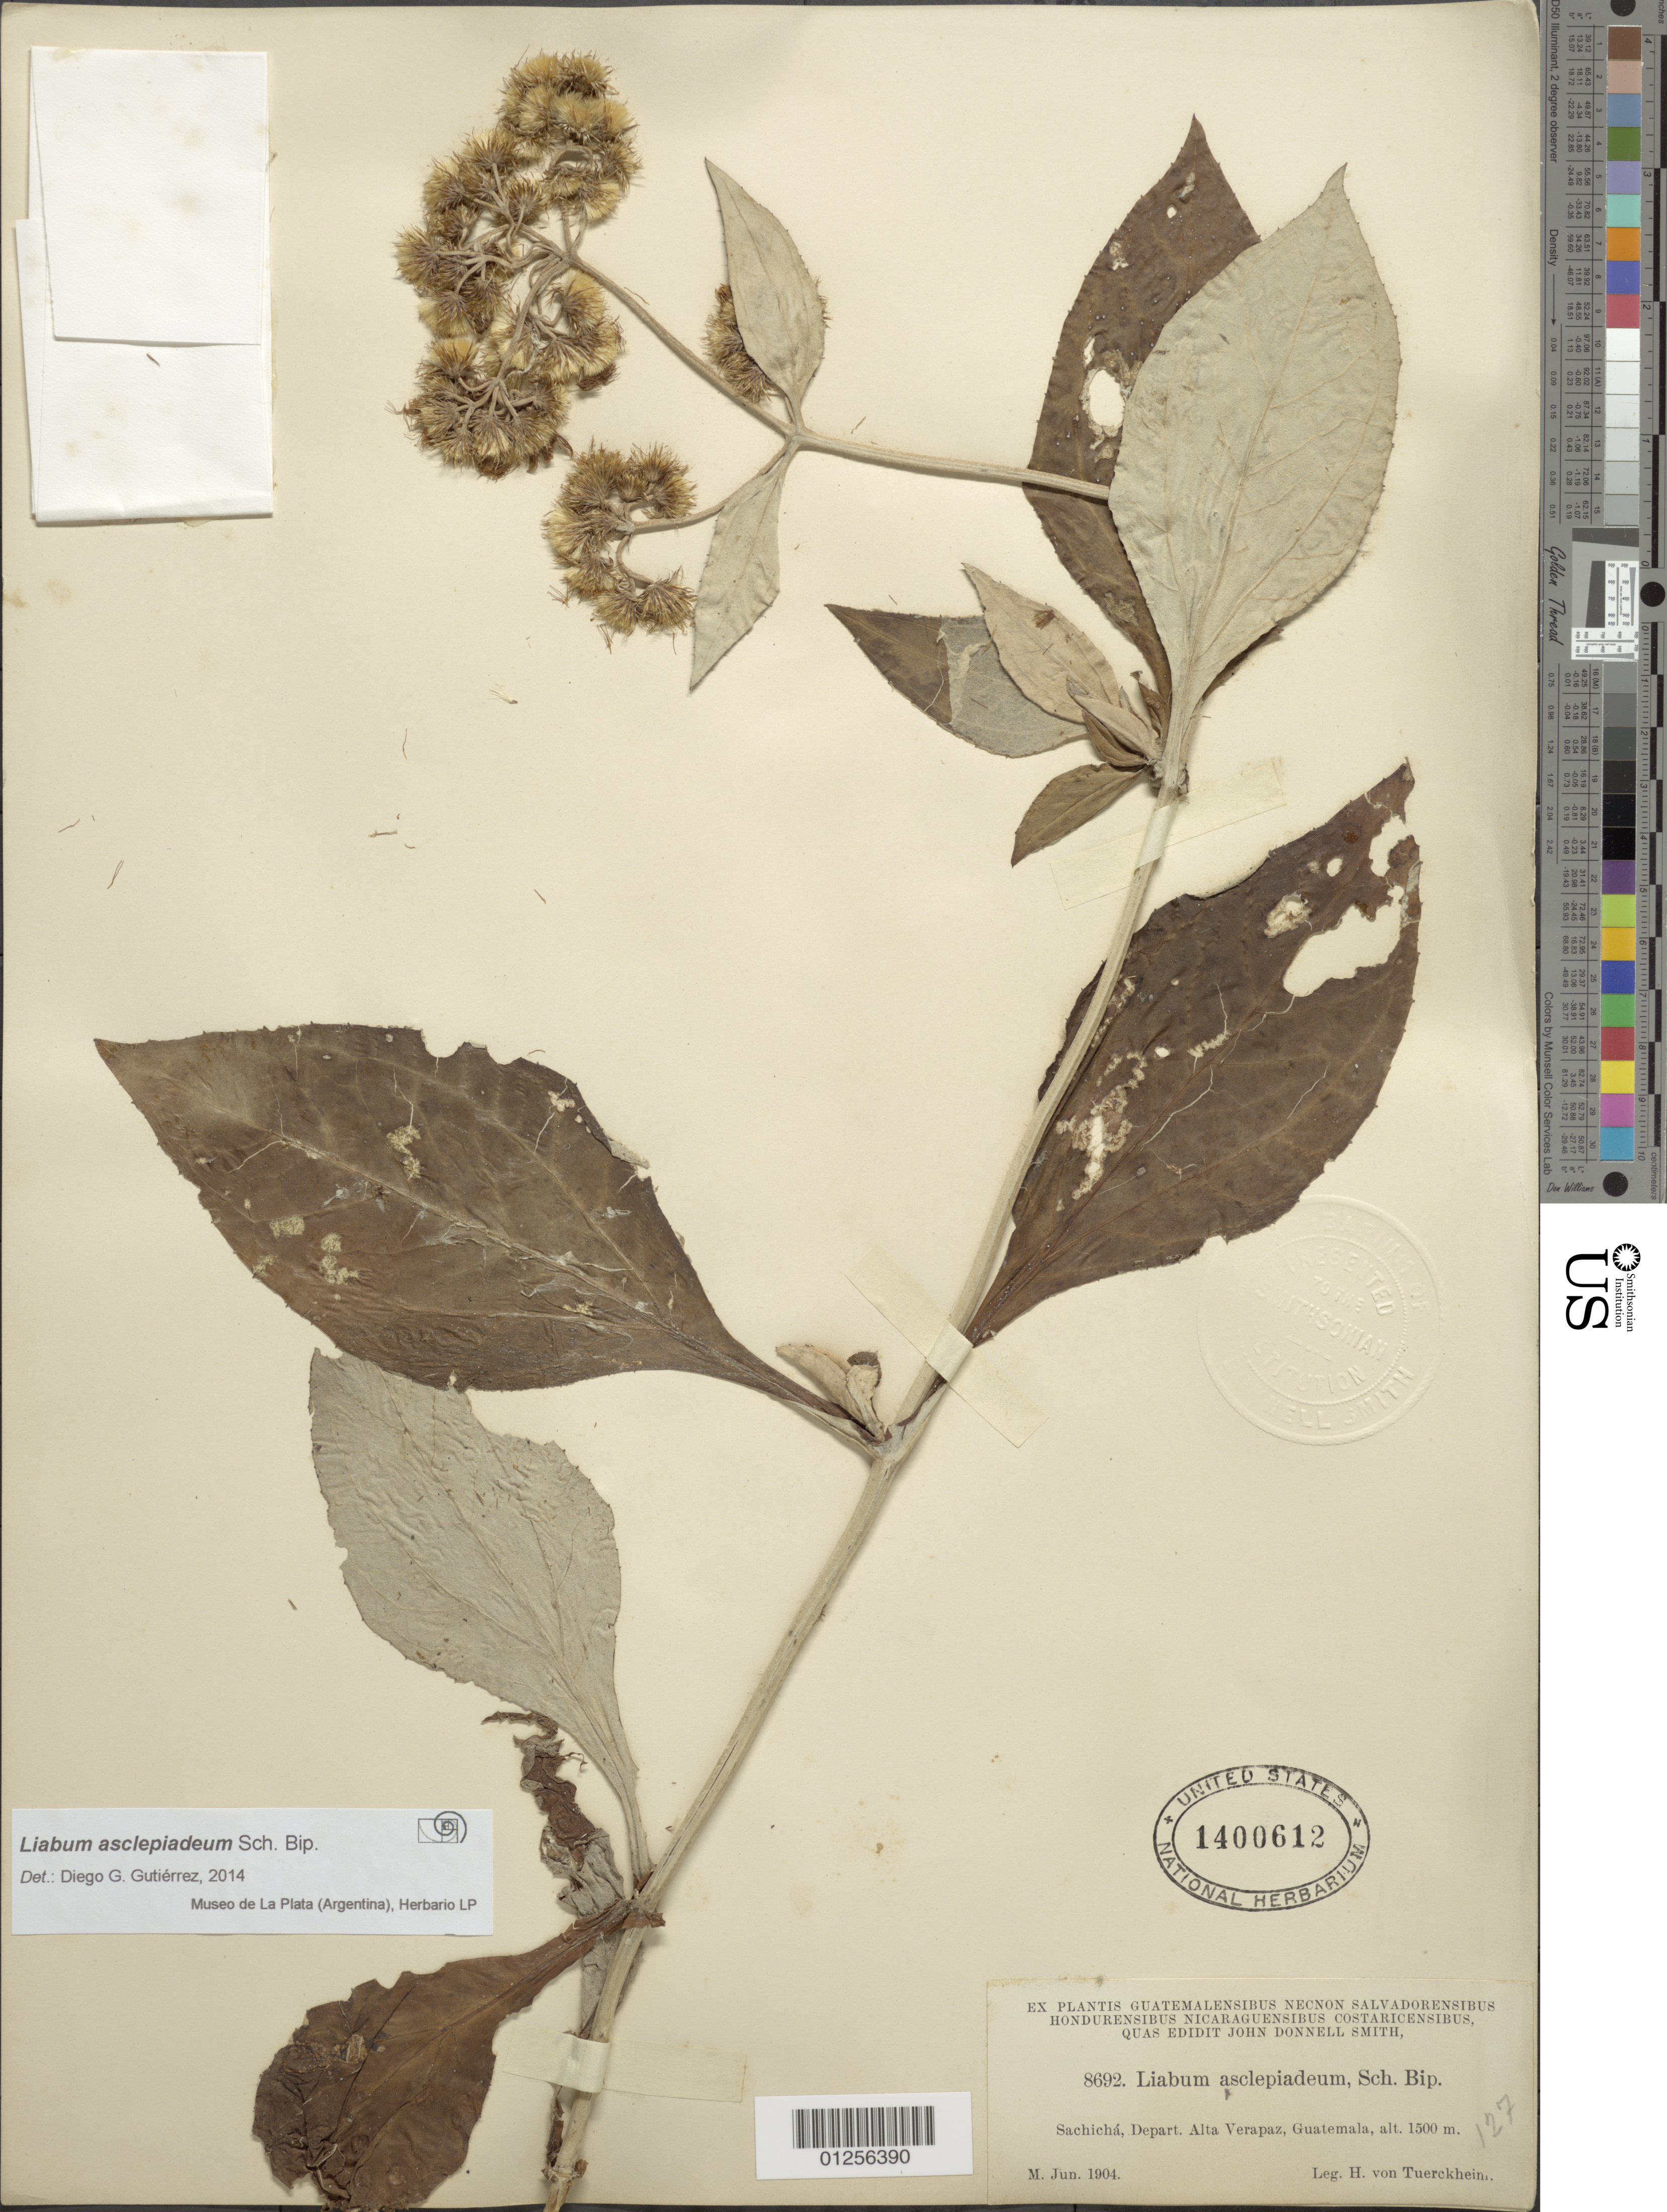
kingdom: Plantae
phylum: Tracheophyta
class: Magnoliopsida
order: Asterales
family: Asteraceae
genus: Liabum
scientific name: Liabum asclepiadeum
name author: Sch. Bip.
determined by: Gutierrez, D. G.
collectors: H. von Türckheim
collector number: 8692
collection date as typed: June 1904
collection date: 1904-06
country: Guatemala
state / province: Alta Verapaz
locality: Sachicha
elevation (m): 1500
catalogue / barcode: US 1400612